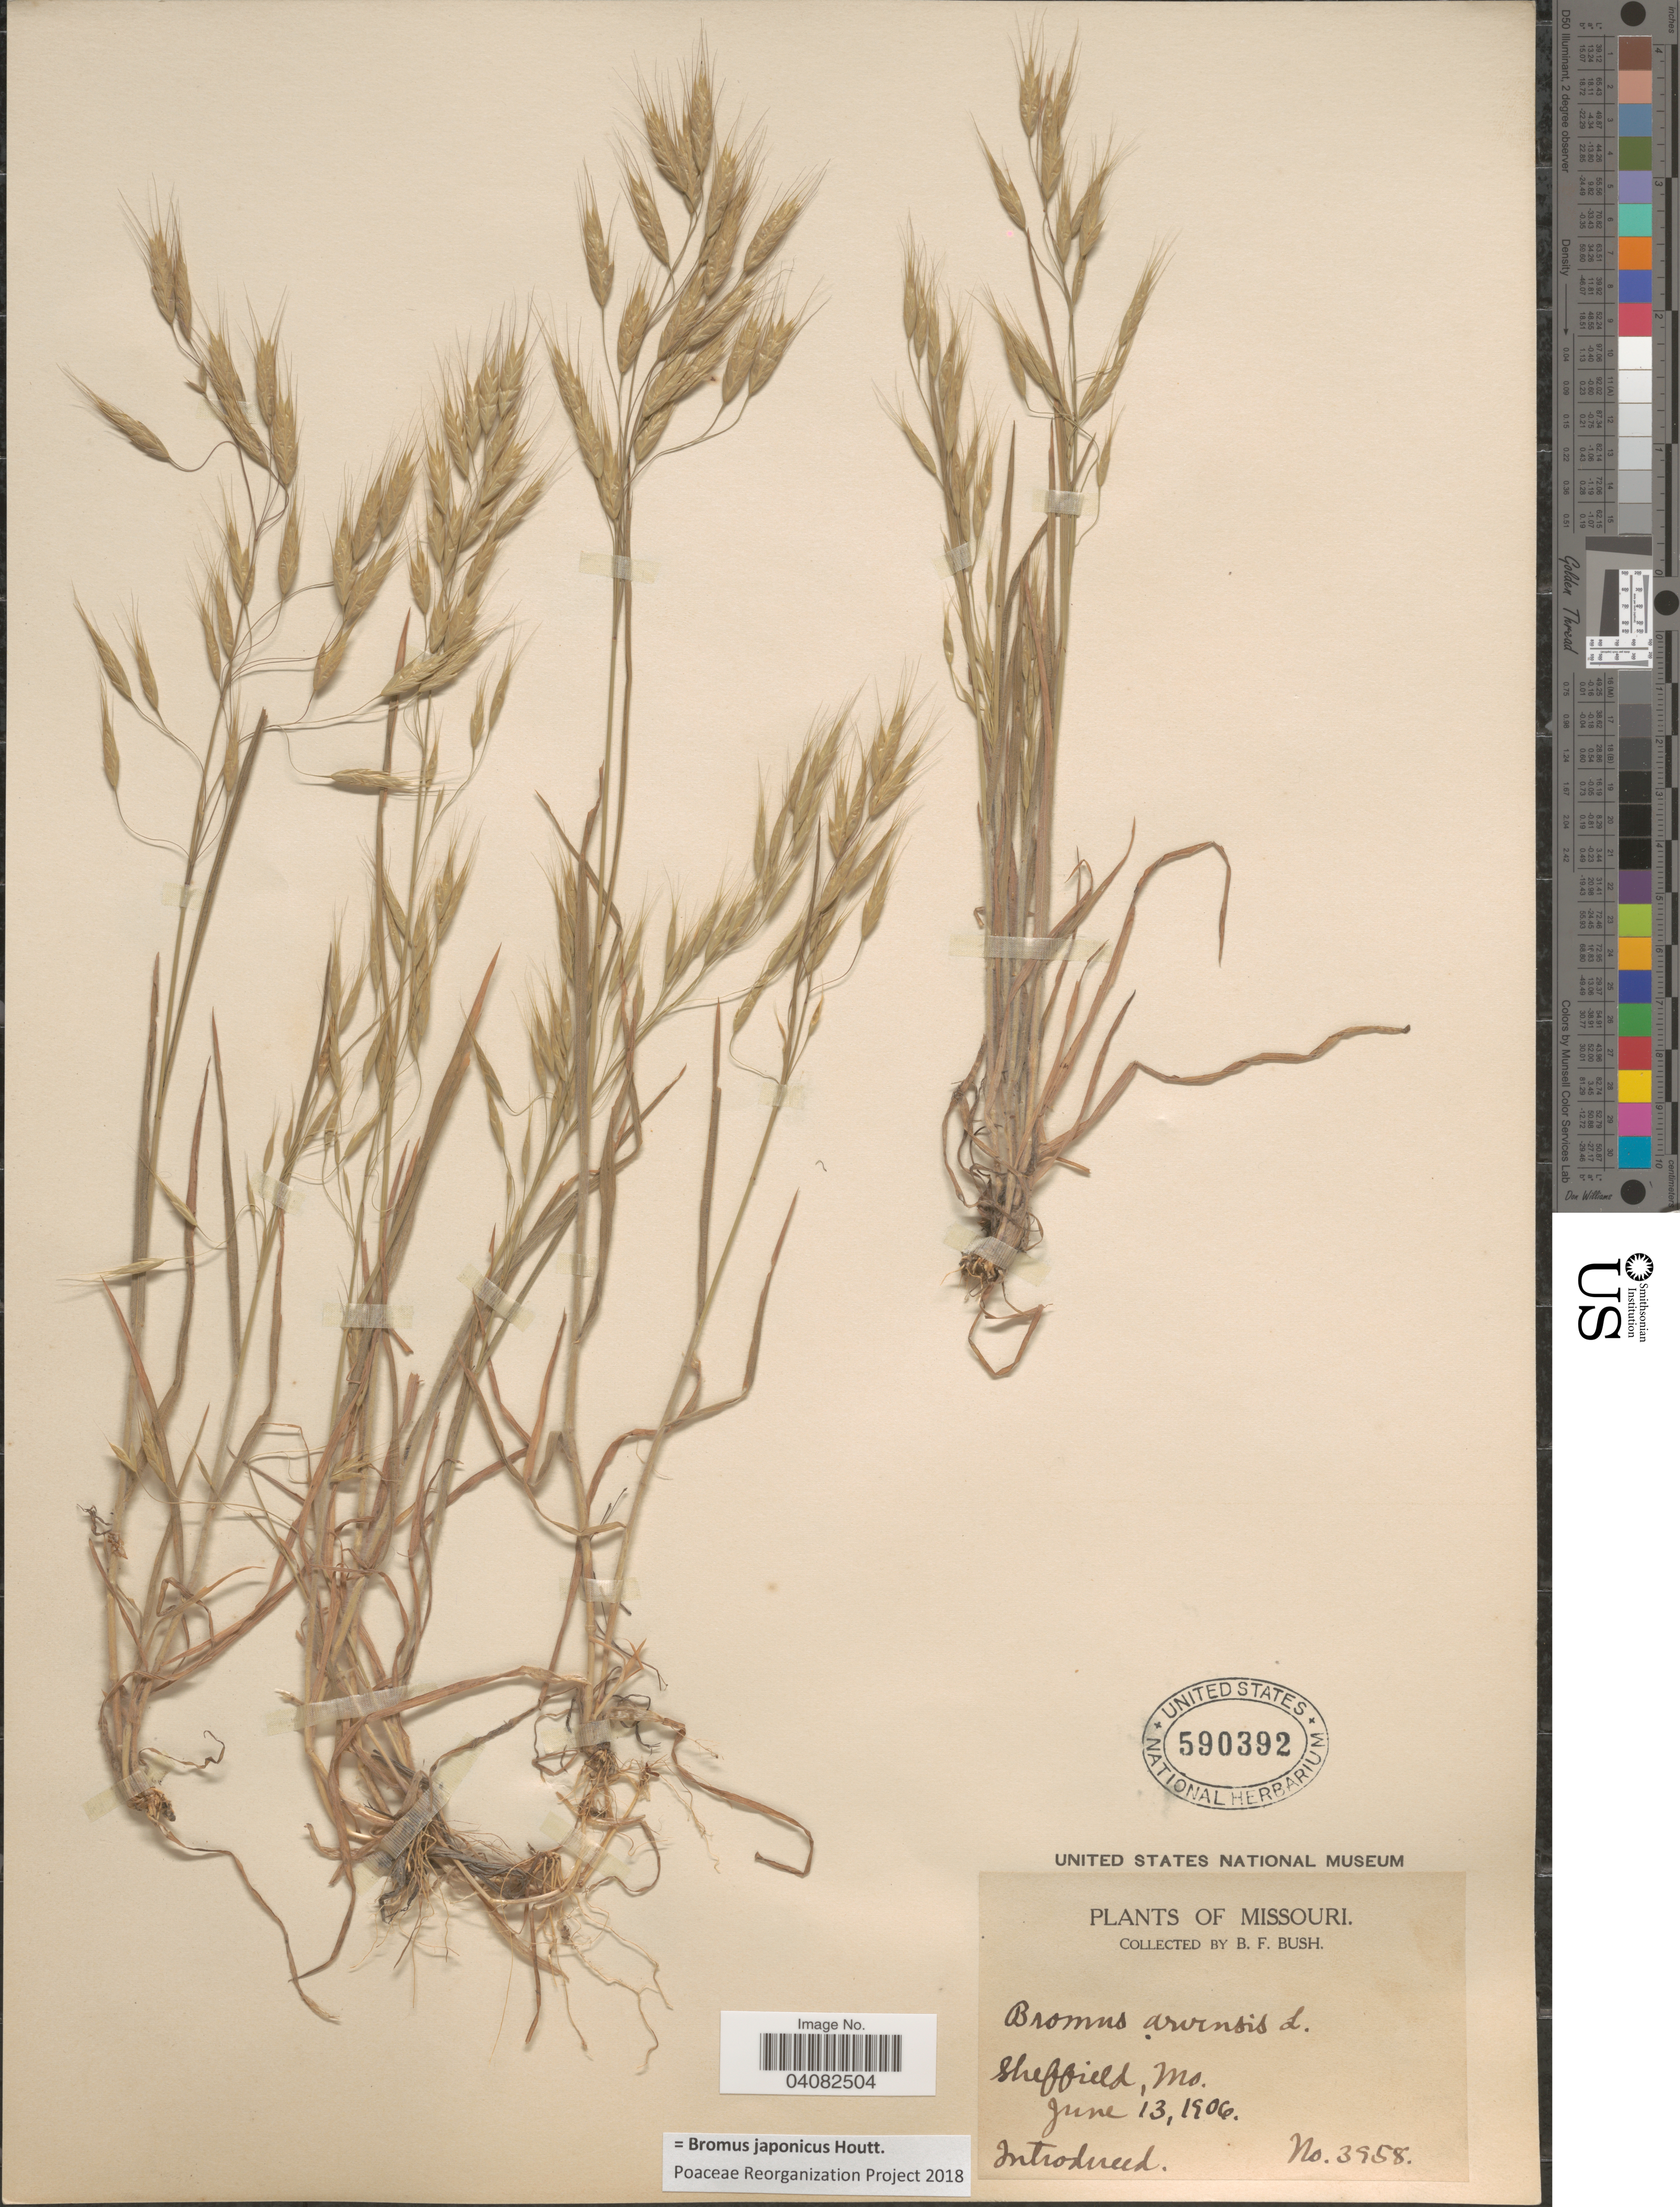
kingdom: Plantae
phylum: Tracheophyta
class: Liliopsida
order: Poales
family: Poaceae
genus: Bromus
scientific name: Bromus intermedius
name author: Gussone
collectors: B. F. Bush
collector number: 3958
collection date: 1906-06-13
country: United States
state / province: Missouri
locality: Sheffield.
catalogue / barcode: US 590392